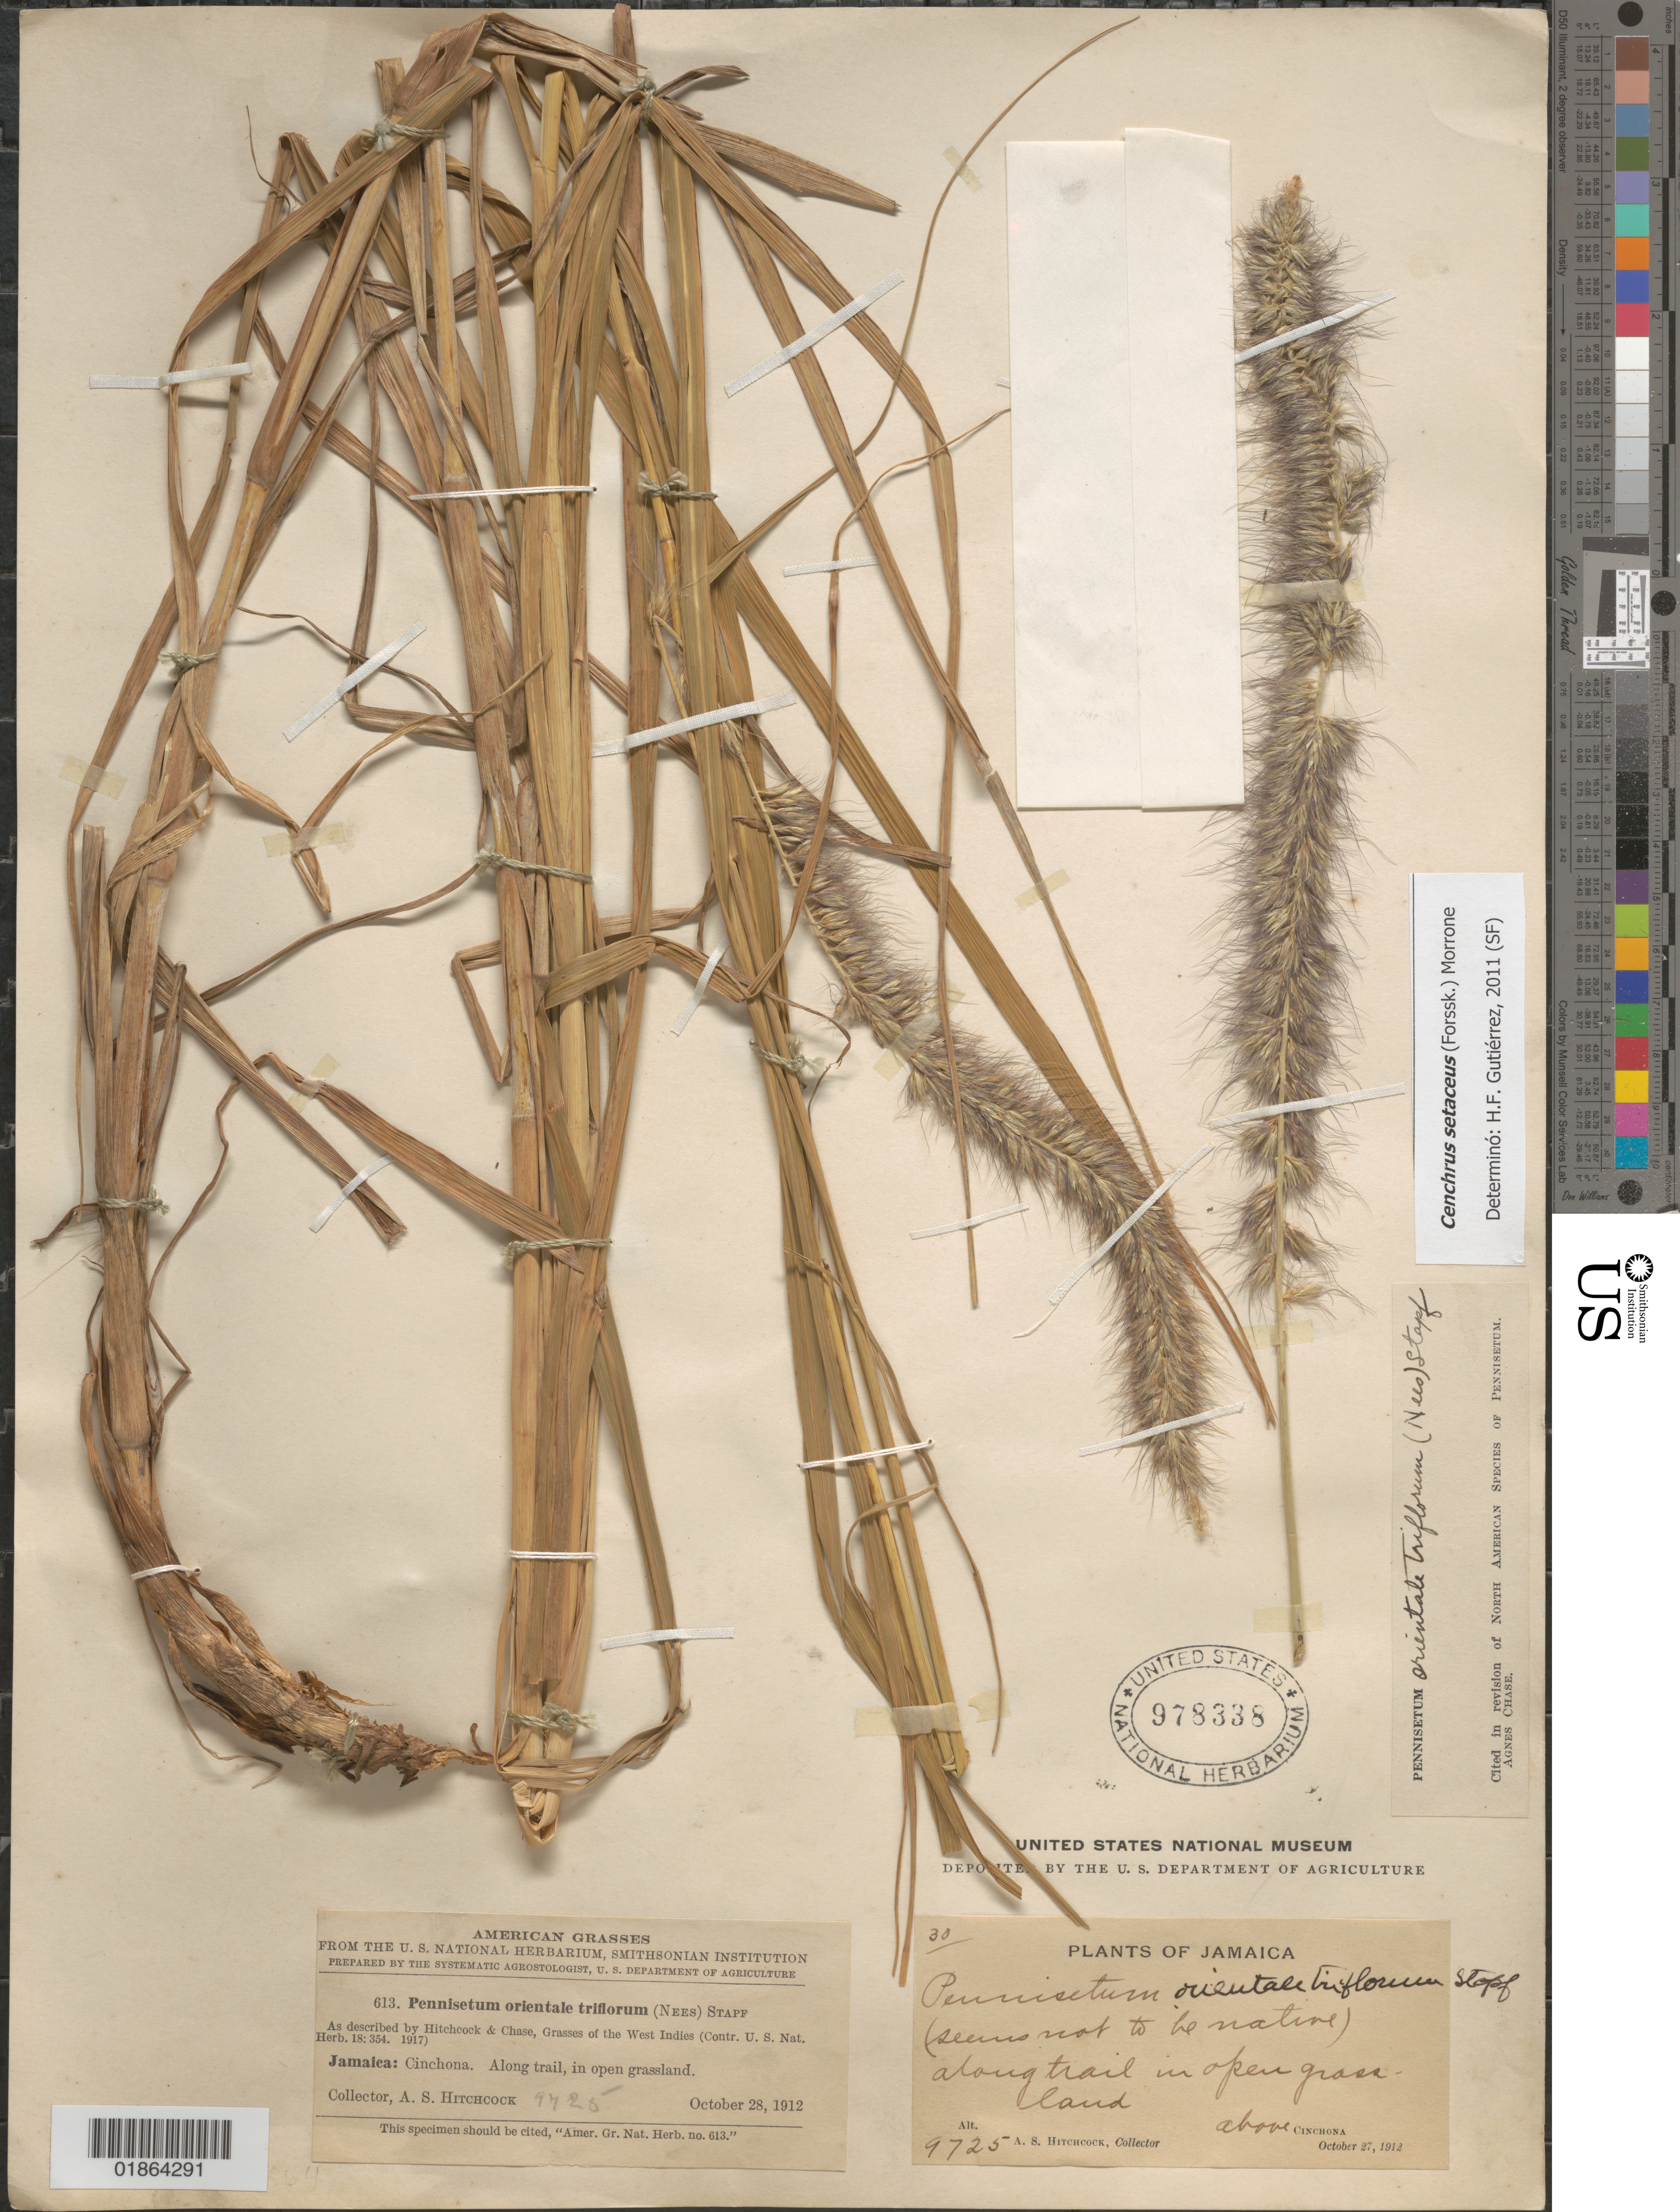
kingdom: Plantae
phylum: Tracheophyta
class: Liliopsida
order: Poales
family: Poaceae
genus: Cenchrus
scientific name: Cenchrus setaceus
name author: (Forssk.) Morrone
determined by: Gutiérrez, H. F.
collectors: A. S. Hitchcock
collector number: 9725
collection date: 1912-10-27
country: Jamaica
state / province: Saint Andrew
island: Jamaica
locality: Cinchona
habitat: Along trail, open grassland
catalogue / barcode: US 978338